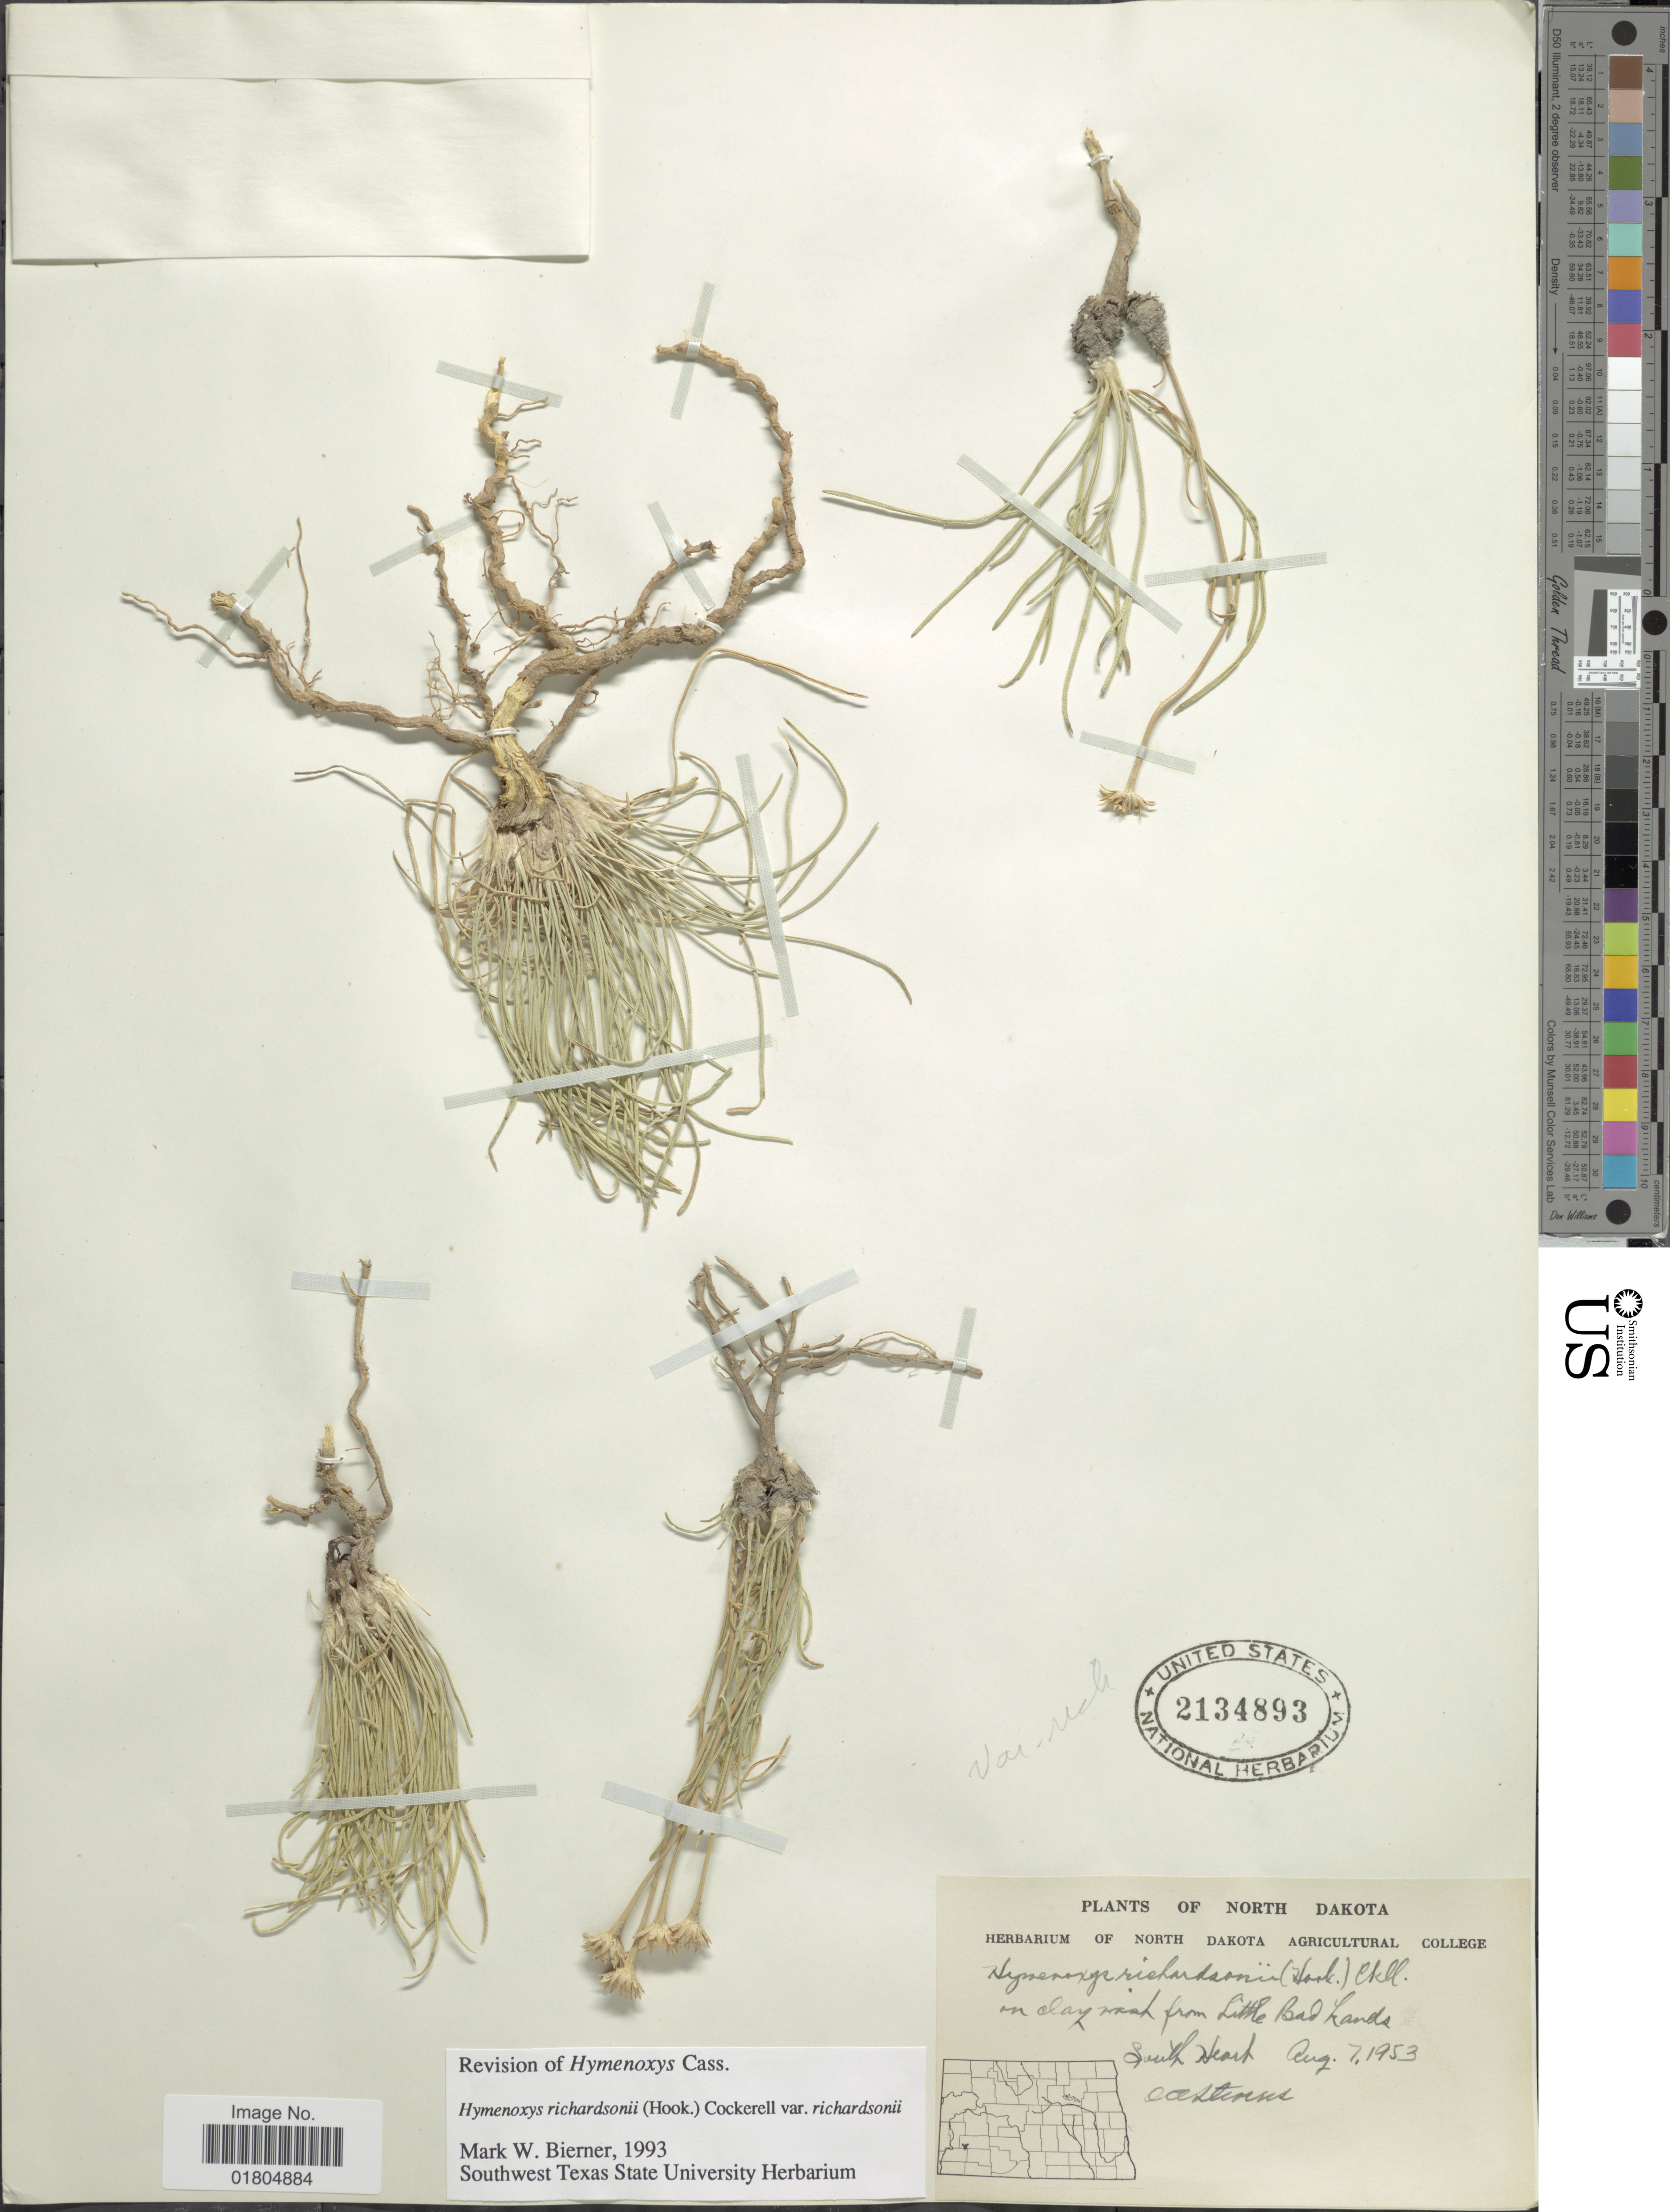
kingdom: Plantae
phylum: Tracheophyta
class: Magnoliopsida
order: Asterales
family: Asteraceae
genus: Hymenoxys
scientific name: Hymenoxys richardsonii var. richardsonii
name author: (Hook.) Cockerell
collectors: O. Stevens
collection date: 1953-08-07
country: United States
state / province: North Dakota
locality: Little Bad Lands. South Heart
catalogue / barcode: US 2134893